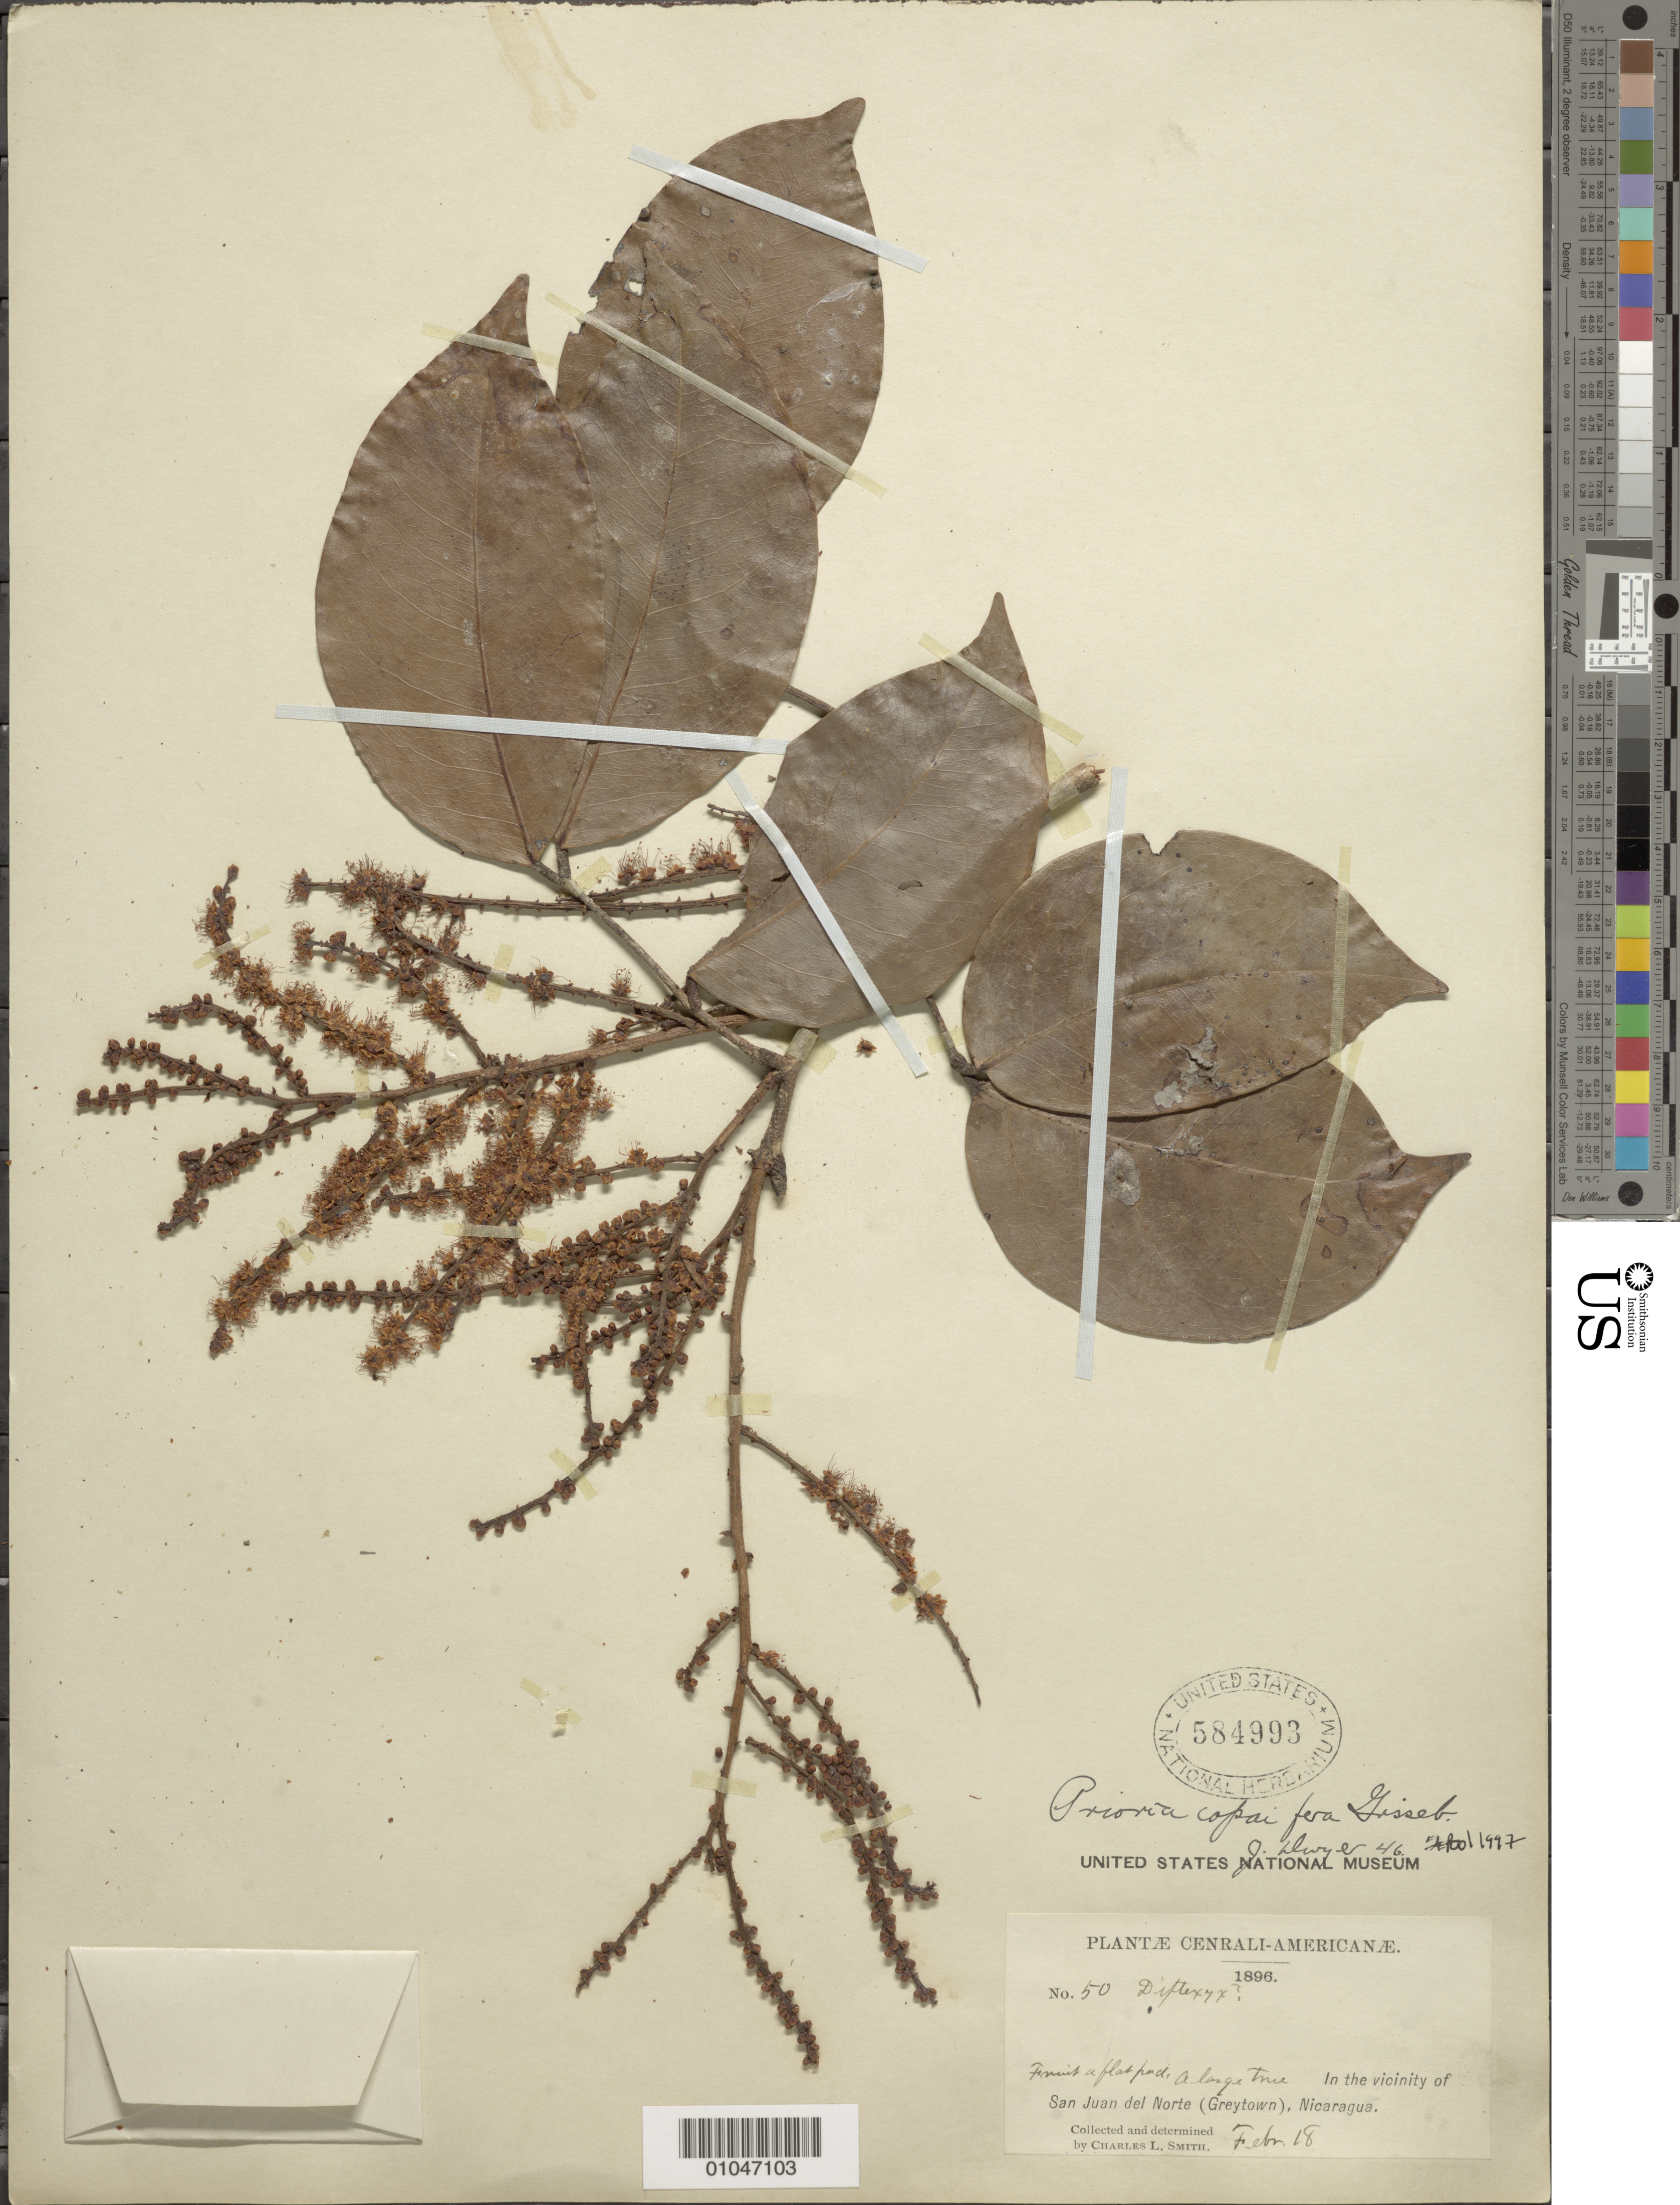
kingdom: Plantae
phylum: Tracheophyta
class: Magnoliopsida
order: Fabales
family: Fabaceae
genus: Prioria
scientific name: Prioria copaifera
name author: Griseb.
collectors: C. L. Smith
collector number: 50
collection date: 1896-02-18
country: Nicaragua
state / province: Rio San Juan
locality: San Juan del Norte (Greytown)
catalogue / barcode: US 584993